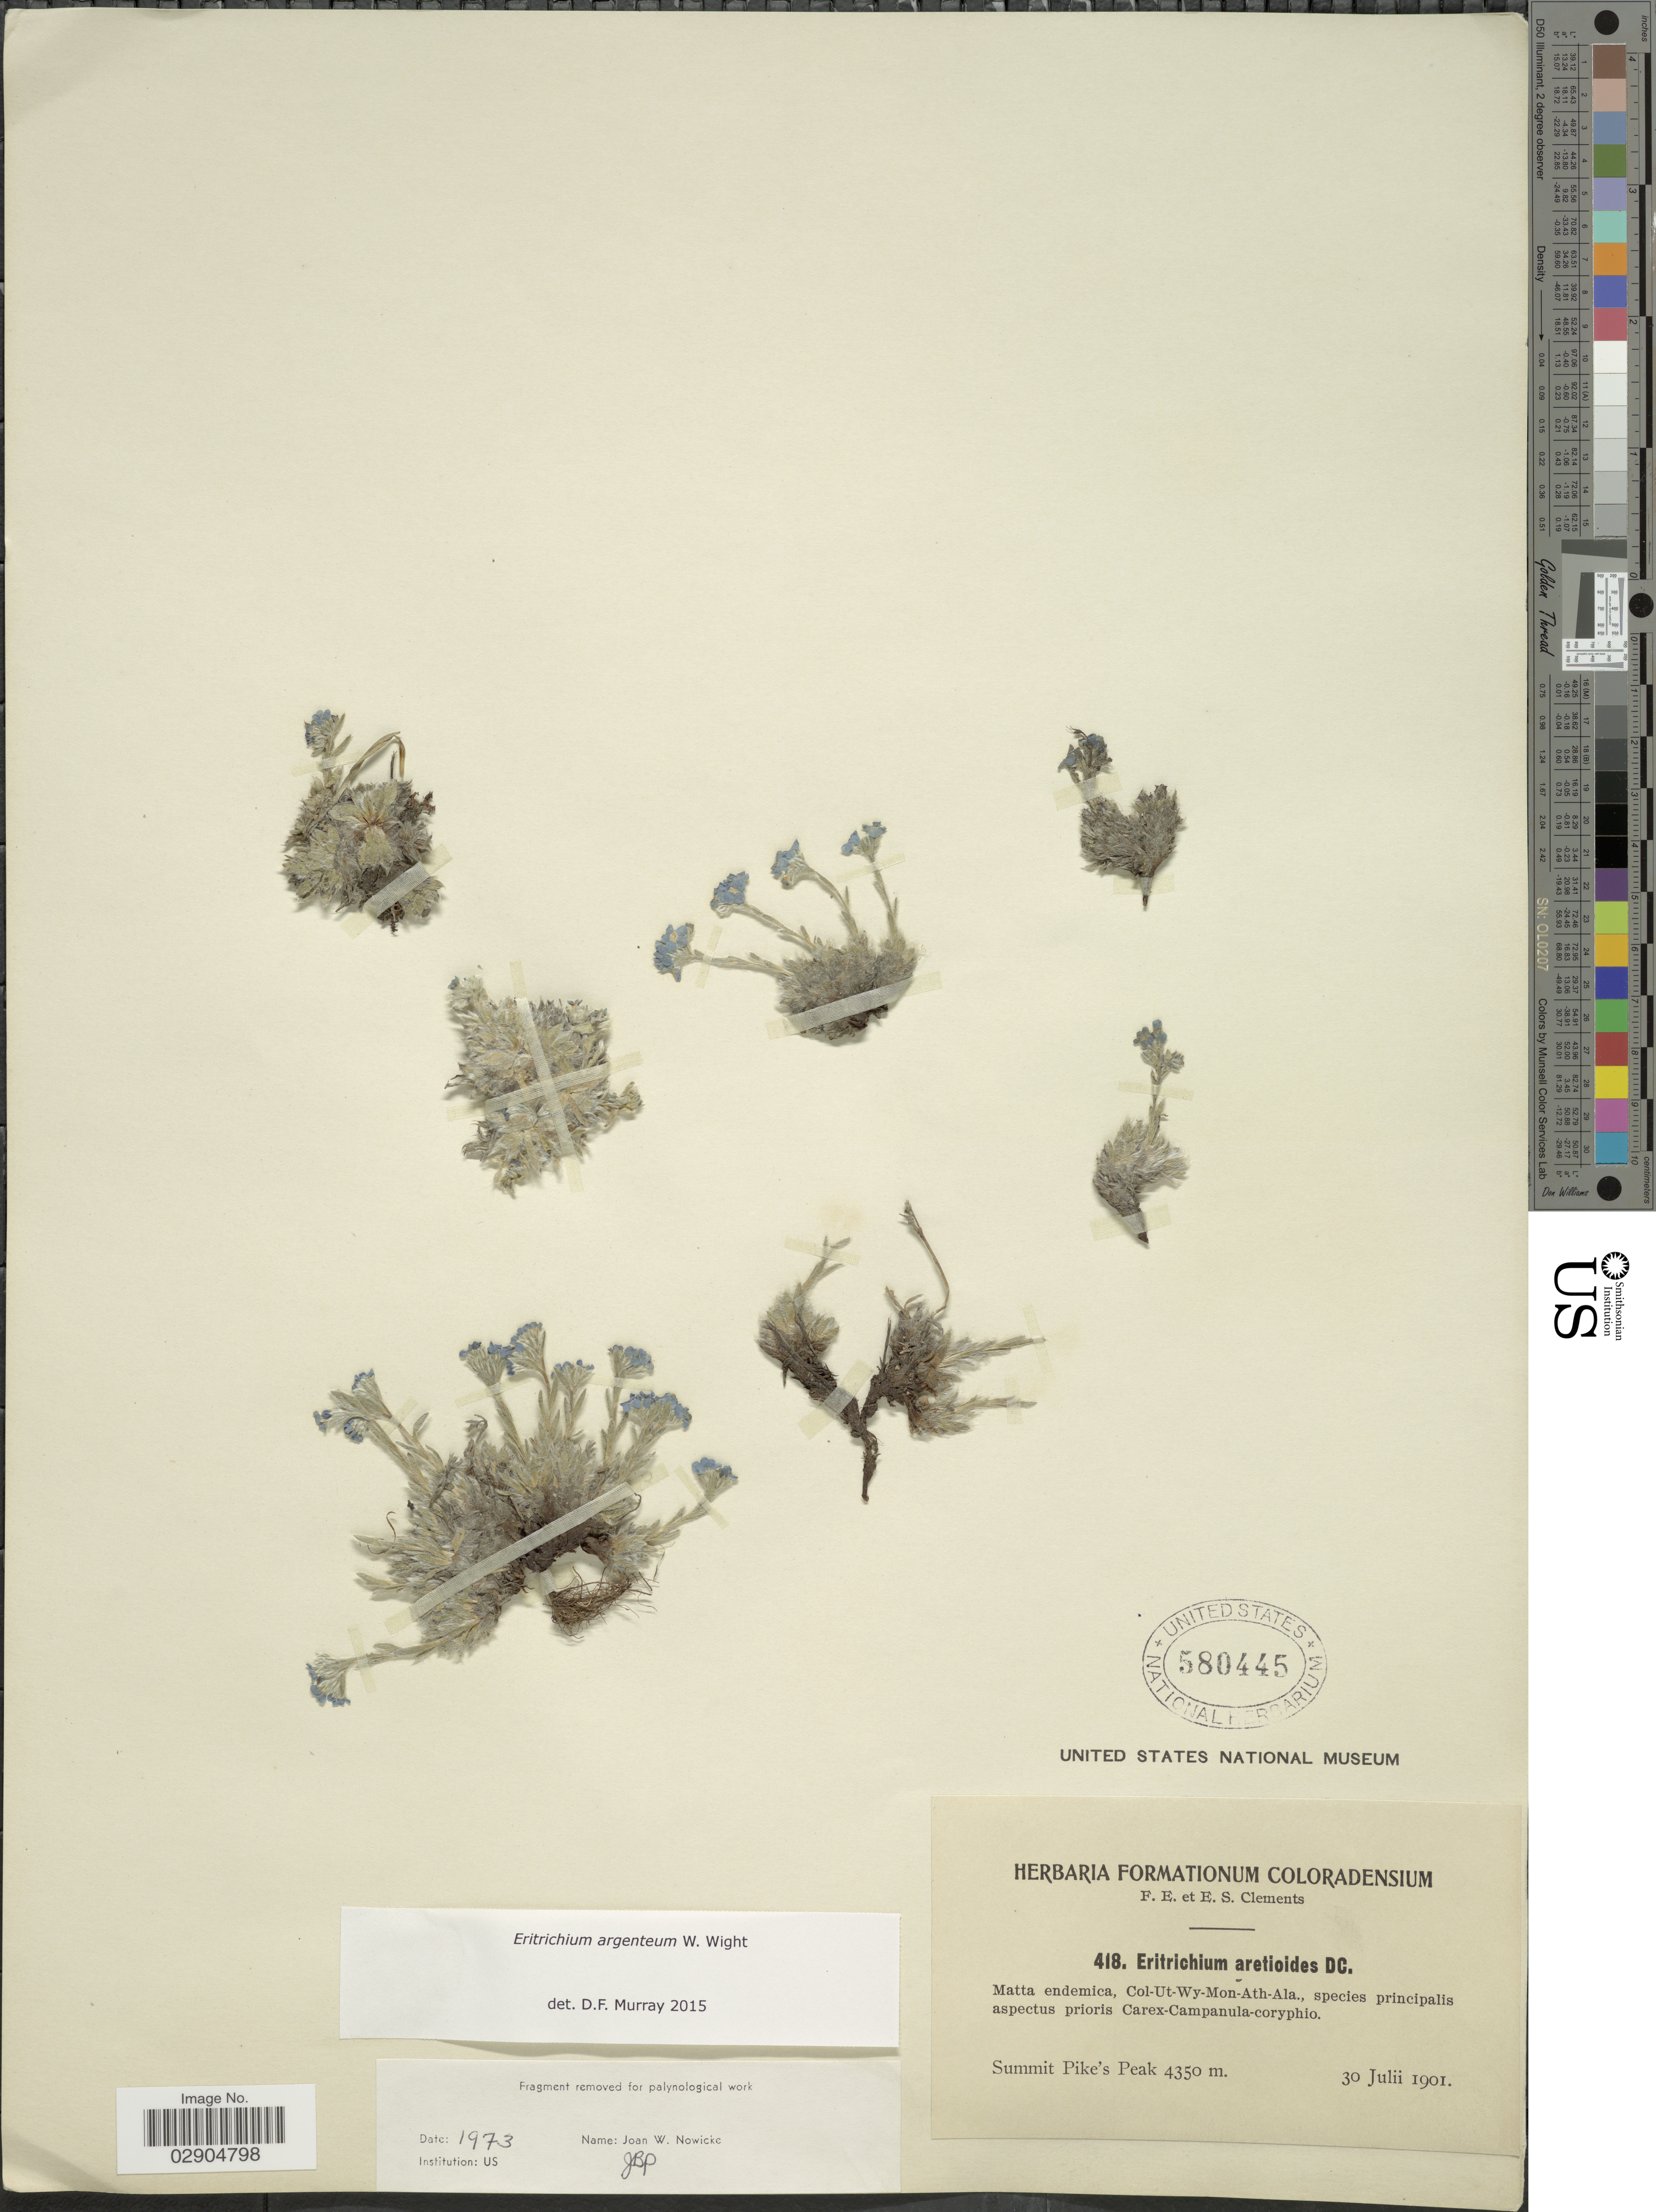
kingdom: Plantae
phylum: Tracheophyta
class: Magnoliopsida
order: Boraginales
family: Boraginaceae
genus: Eritrichium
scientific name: Eritrichium argenteum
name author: W. Wight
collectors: F. E. Clements & E. S. Clements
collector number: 418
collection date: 1901-07-30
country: United States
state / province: Colorado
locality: Summit Pike's Peak.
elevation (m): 4350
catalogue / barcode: US 580445